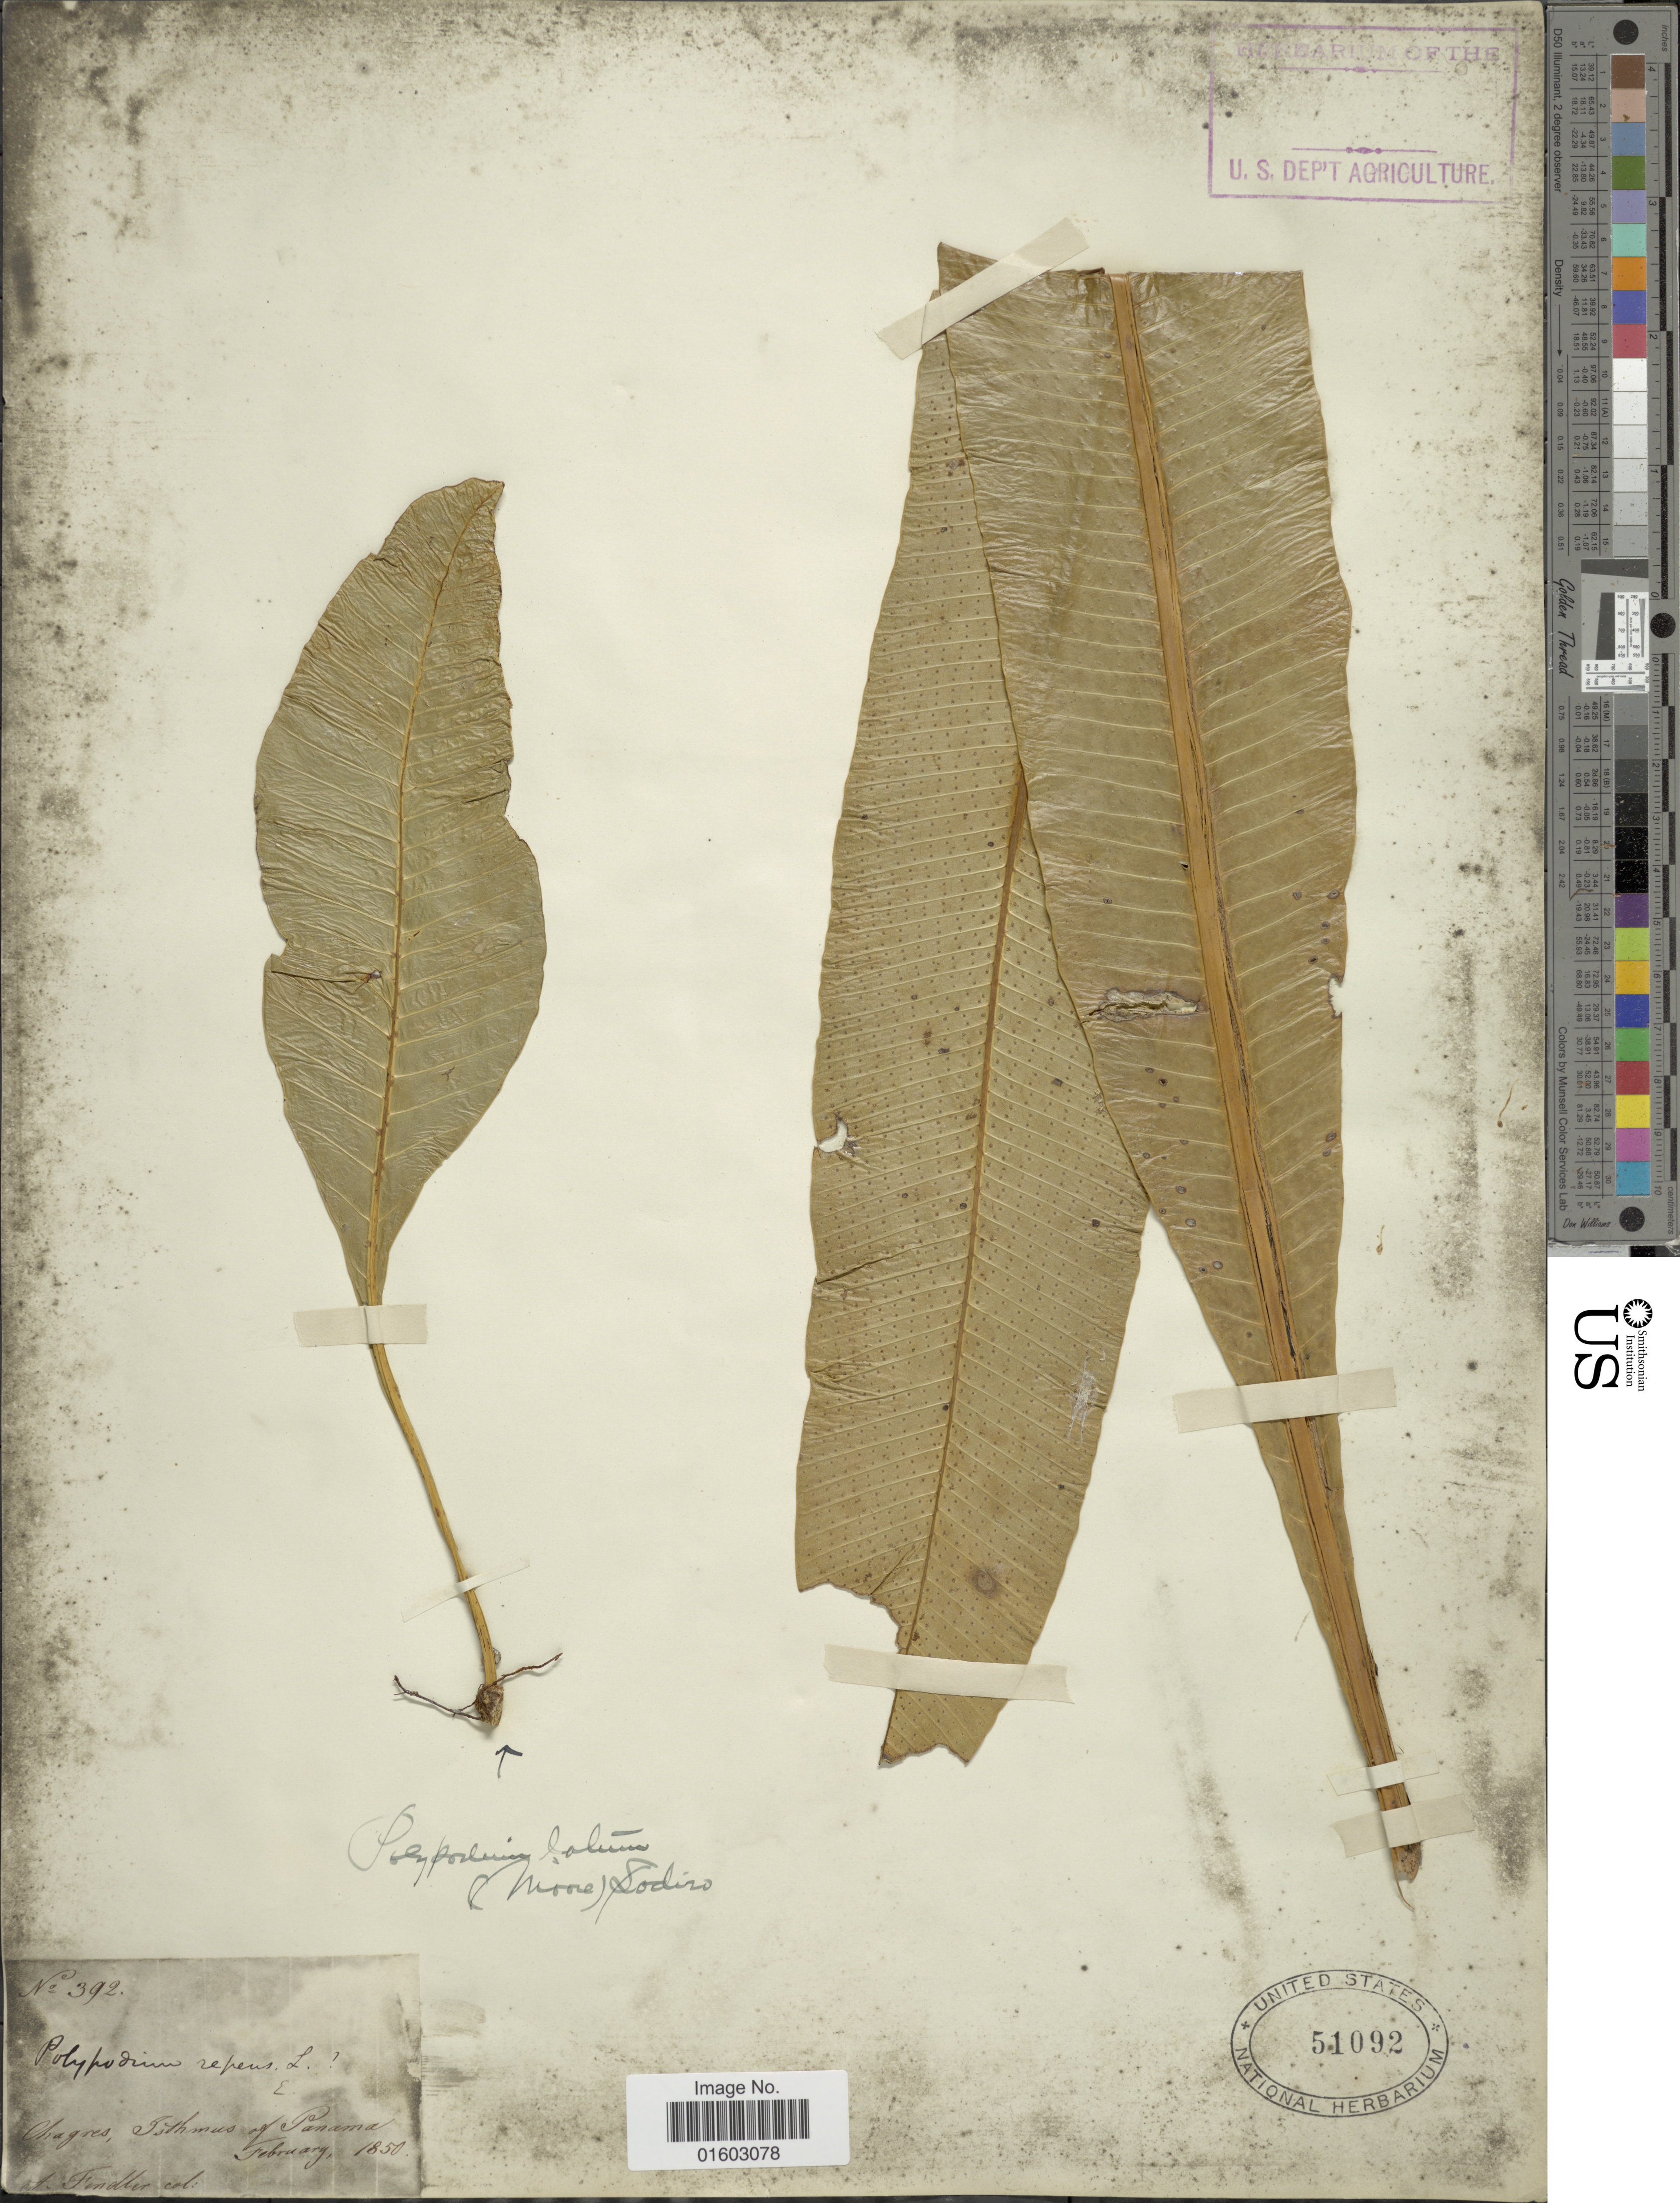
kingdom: Plantae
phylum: Tracheophyta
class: Polypodiopsida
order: Polypodiales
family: Polypodiaceae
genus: Campyloneurum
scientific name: Campyloneurum latum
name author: T. Moore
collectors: A. Fendler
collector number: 392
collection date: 1850-02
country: Panama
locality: Chagres, Isthmus of Panama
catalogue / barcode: US 51092